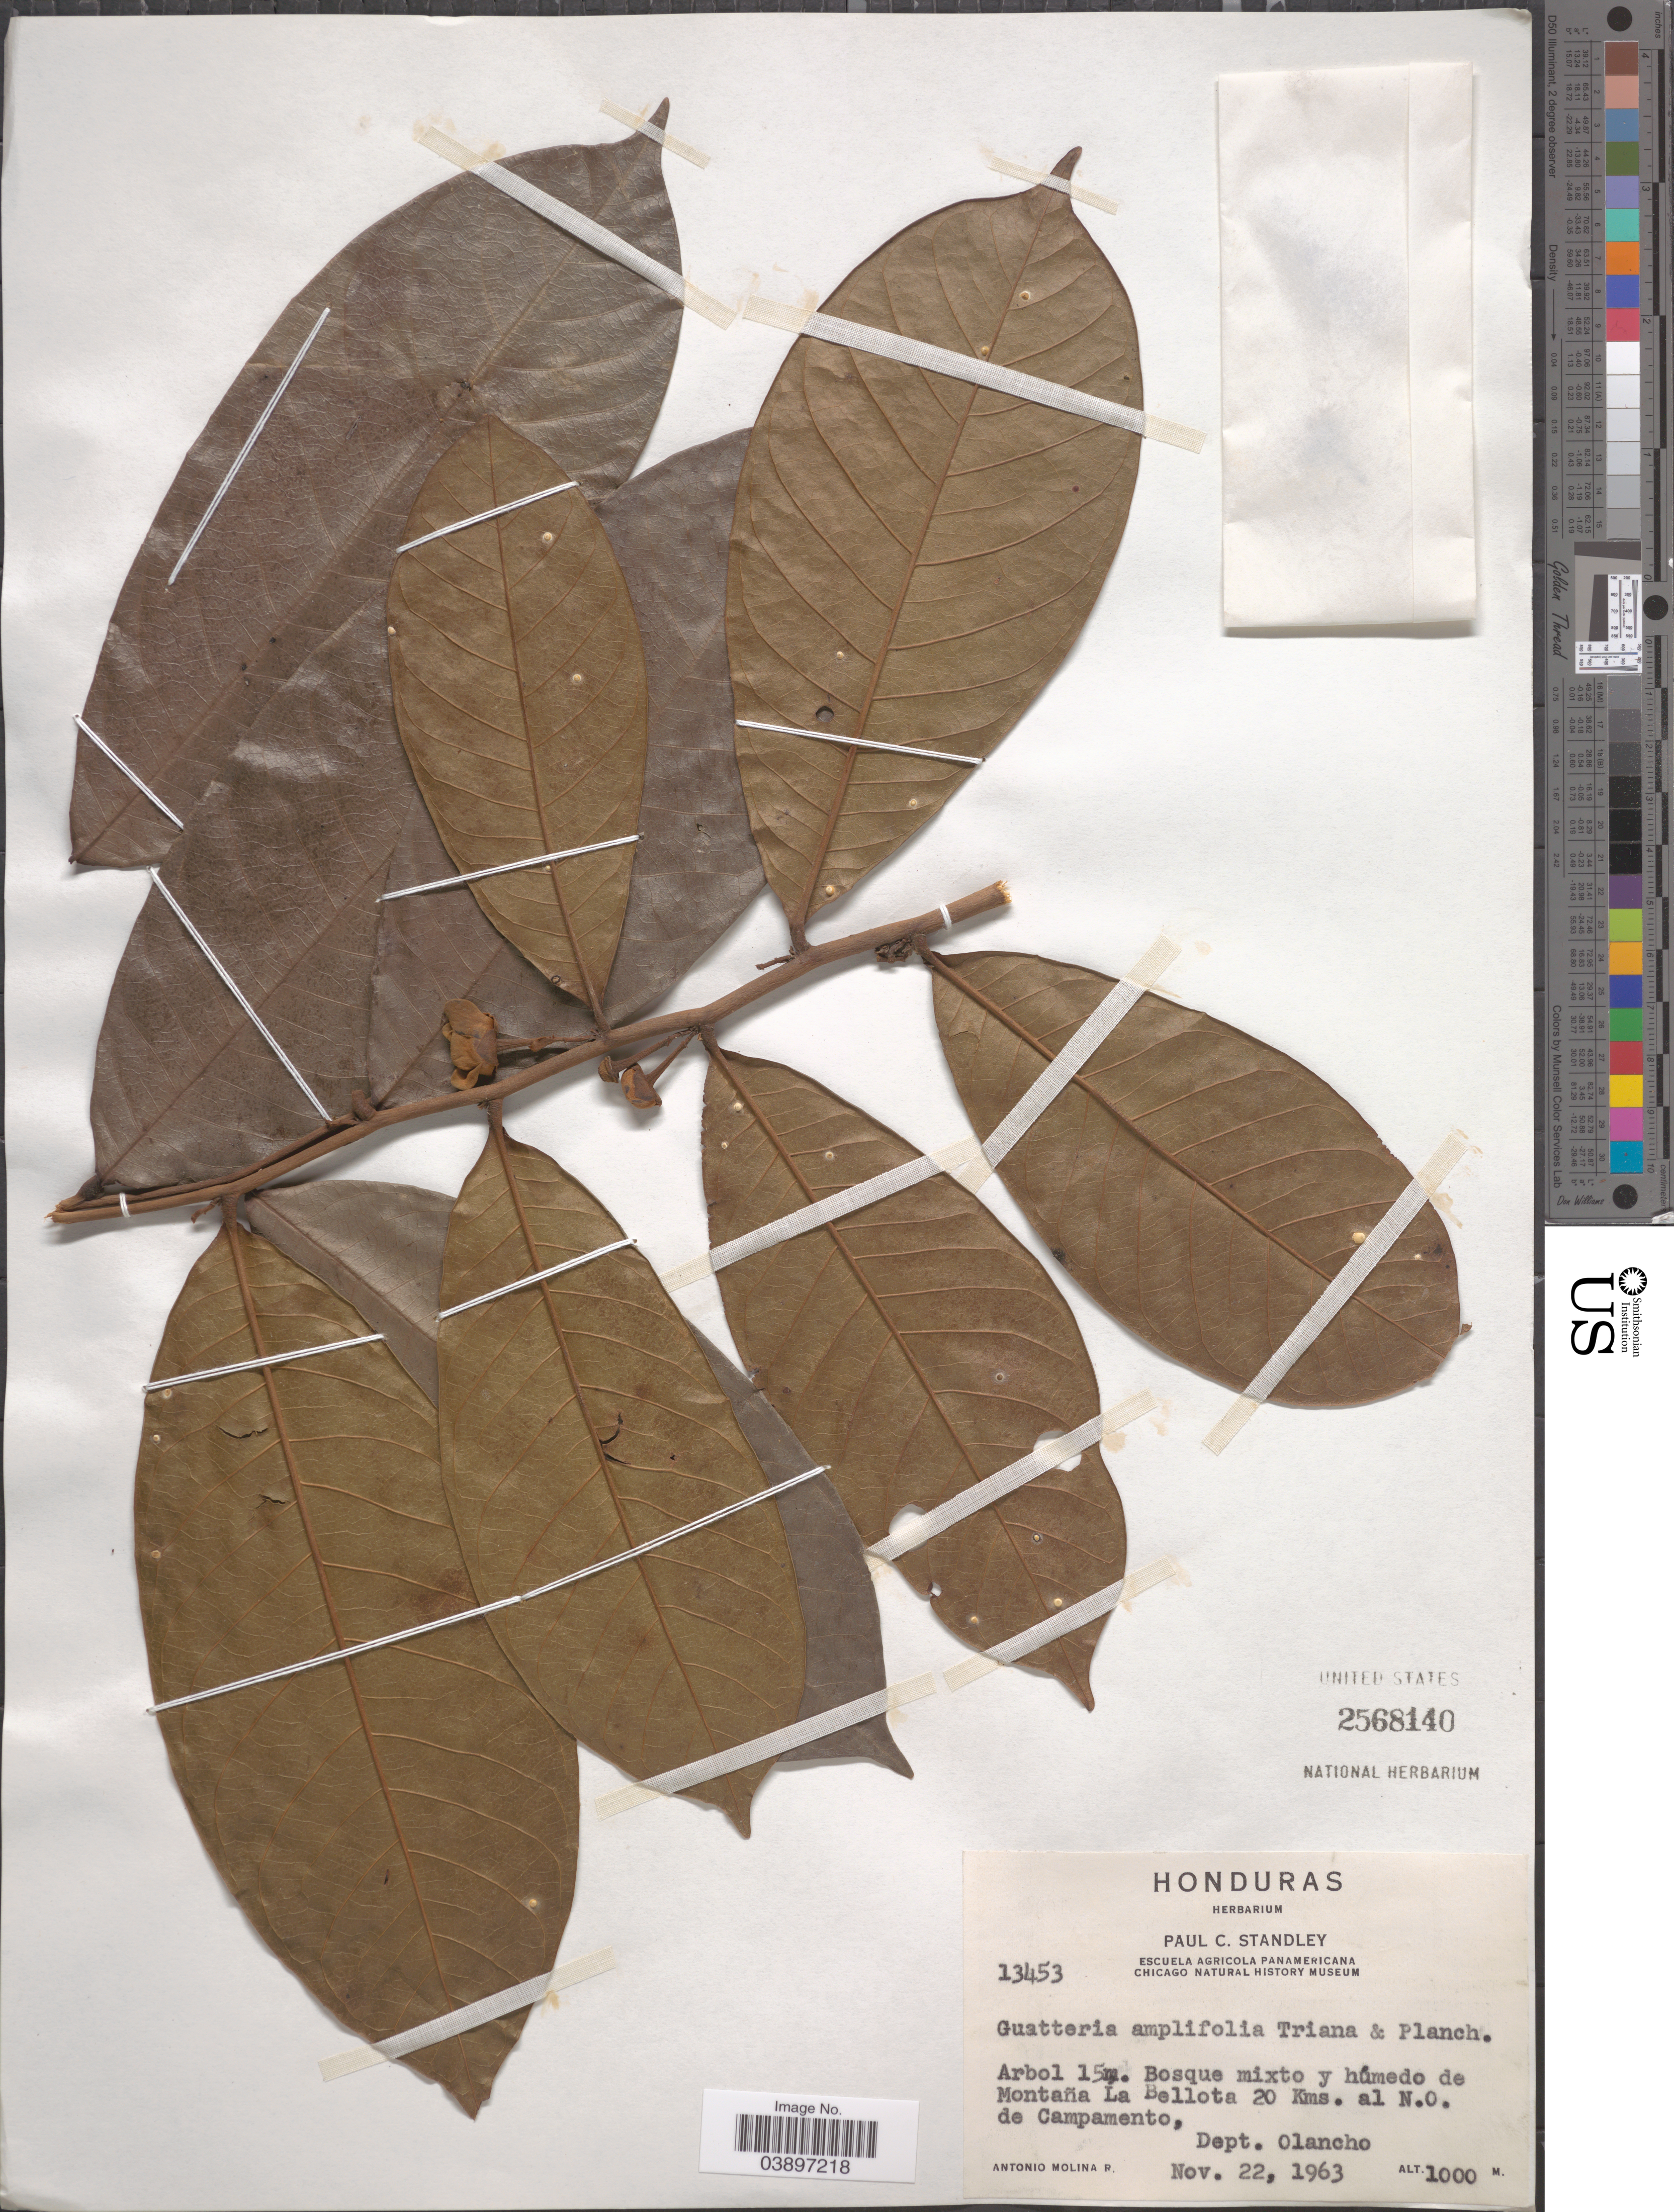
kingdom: Plantae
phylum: Tracheophyta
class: Magnoliopsida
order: Magnoliales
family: Annonaceae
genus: Guatteria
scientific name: Guatteria amplifolia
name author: Triana & Planch.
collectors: A. Molina R.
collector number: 13453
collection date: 1963-11-22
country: Honduras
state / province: Olancho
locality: Montaña La Bellota 20 Kms. al N. O. de Campamento, Dept. Olancho.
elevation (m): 1000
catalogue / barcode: US 2568140